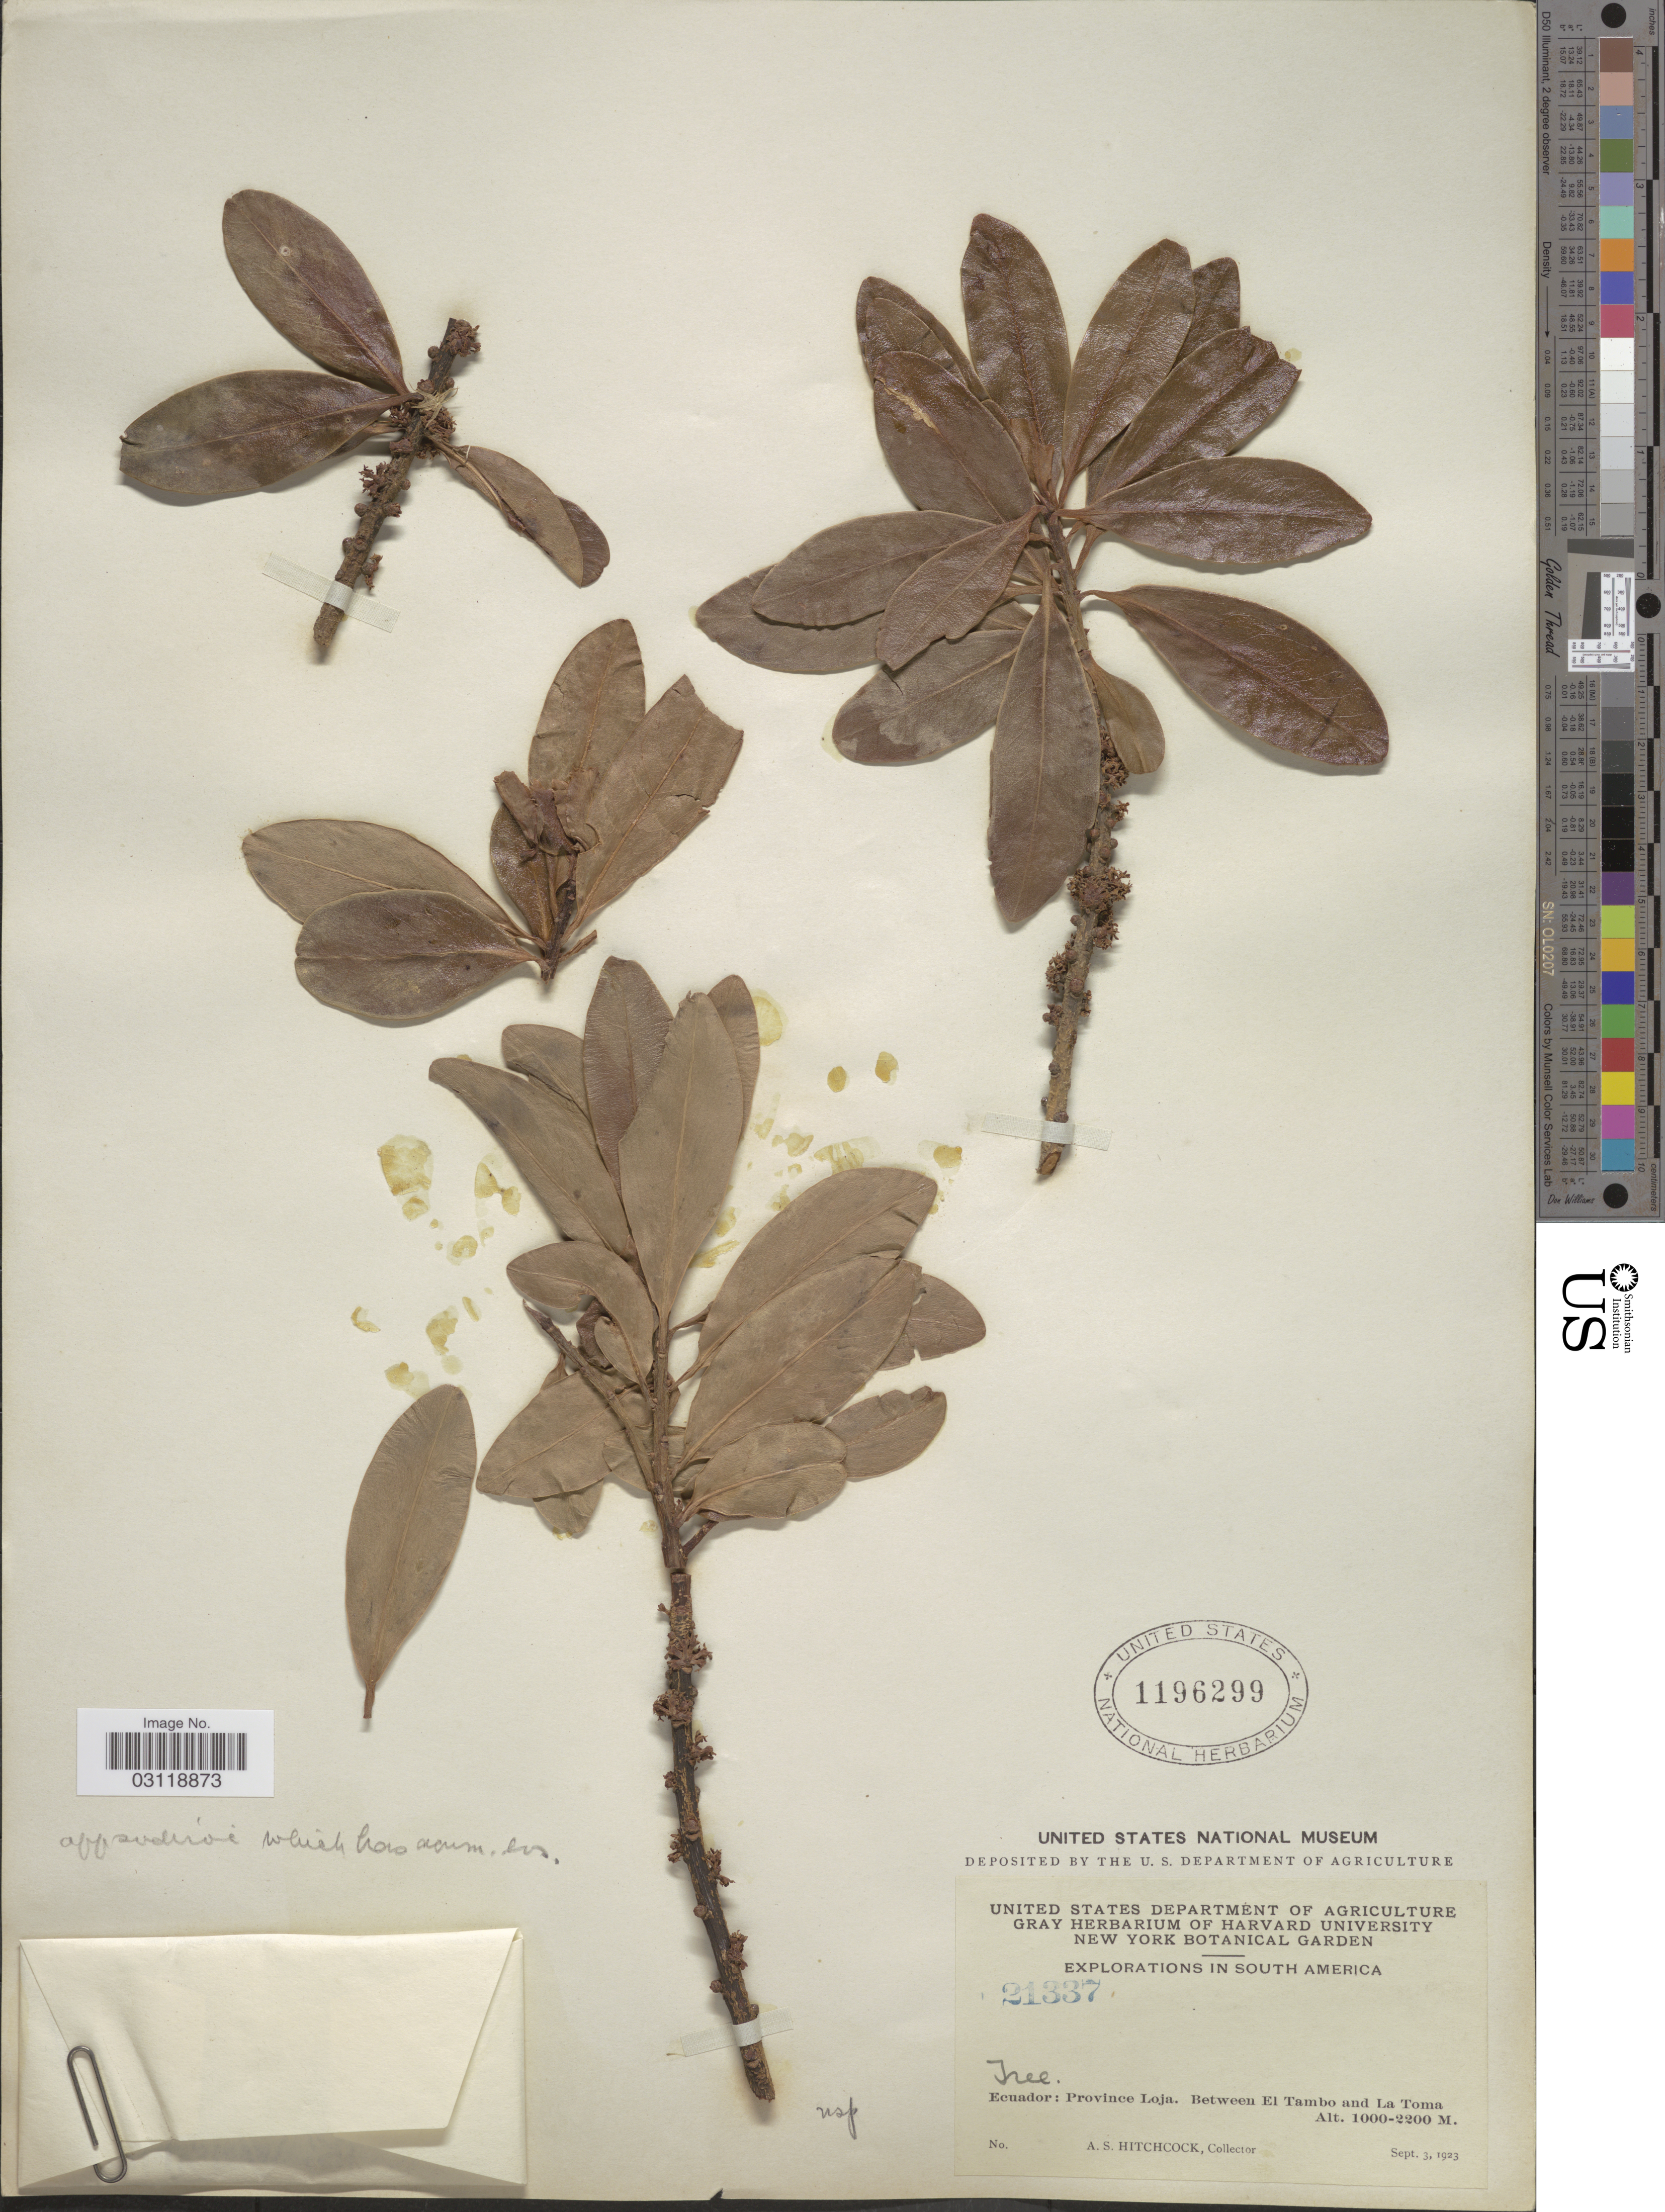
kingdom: Plantae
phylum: Tracheophyta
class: Magnoliopsida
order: Ericales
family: Primulaceae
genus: Rapanea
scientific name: Rapanea sp.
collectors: A. S. Hitchcock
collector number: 21337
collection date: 1923-09-03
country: Ecuador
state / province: Loja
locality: Between El Tambo and La Toma.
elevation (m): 1000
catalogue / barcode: US 1196299